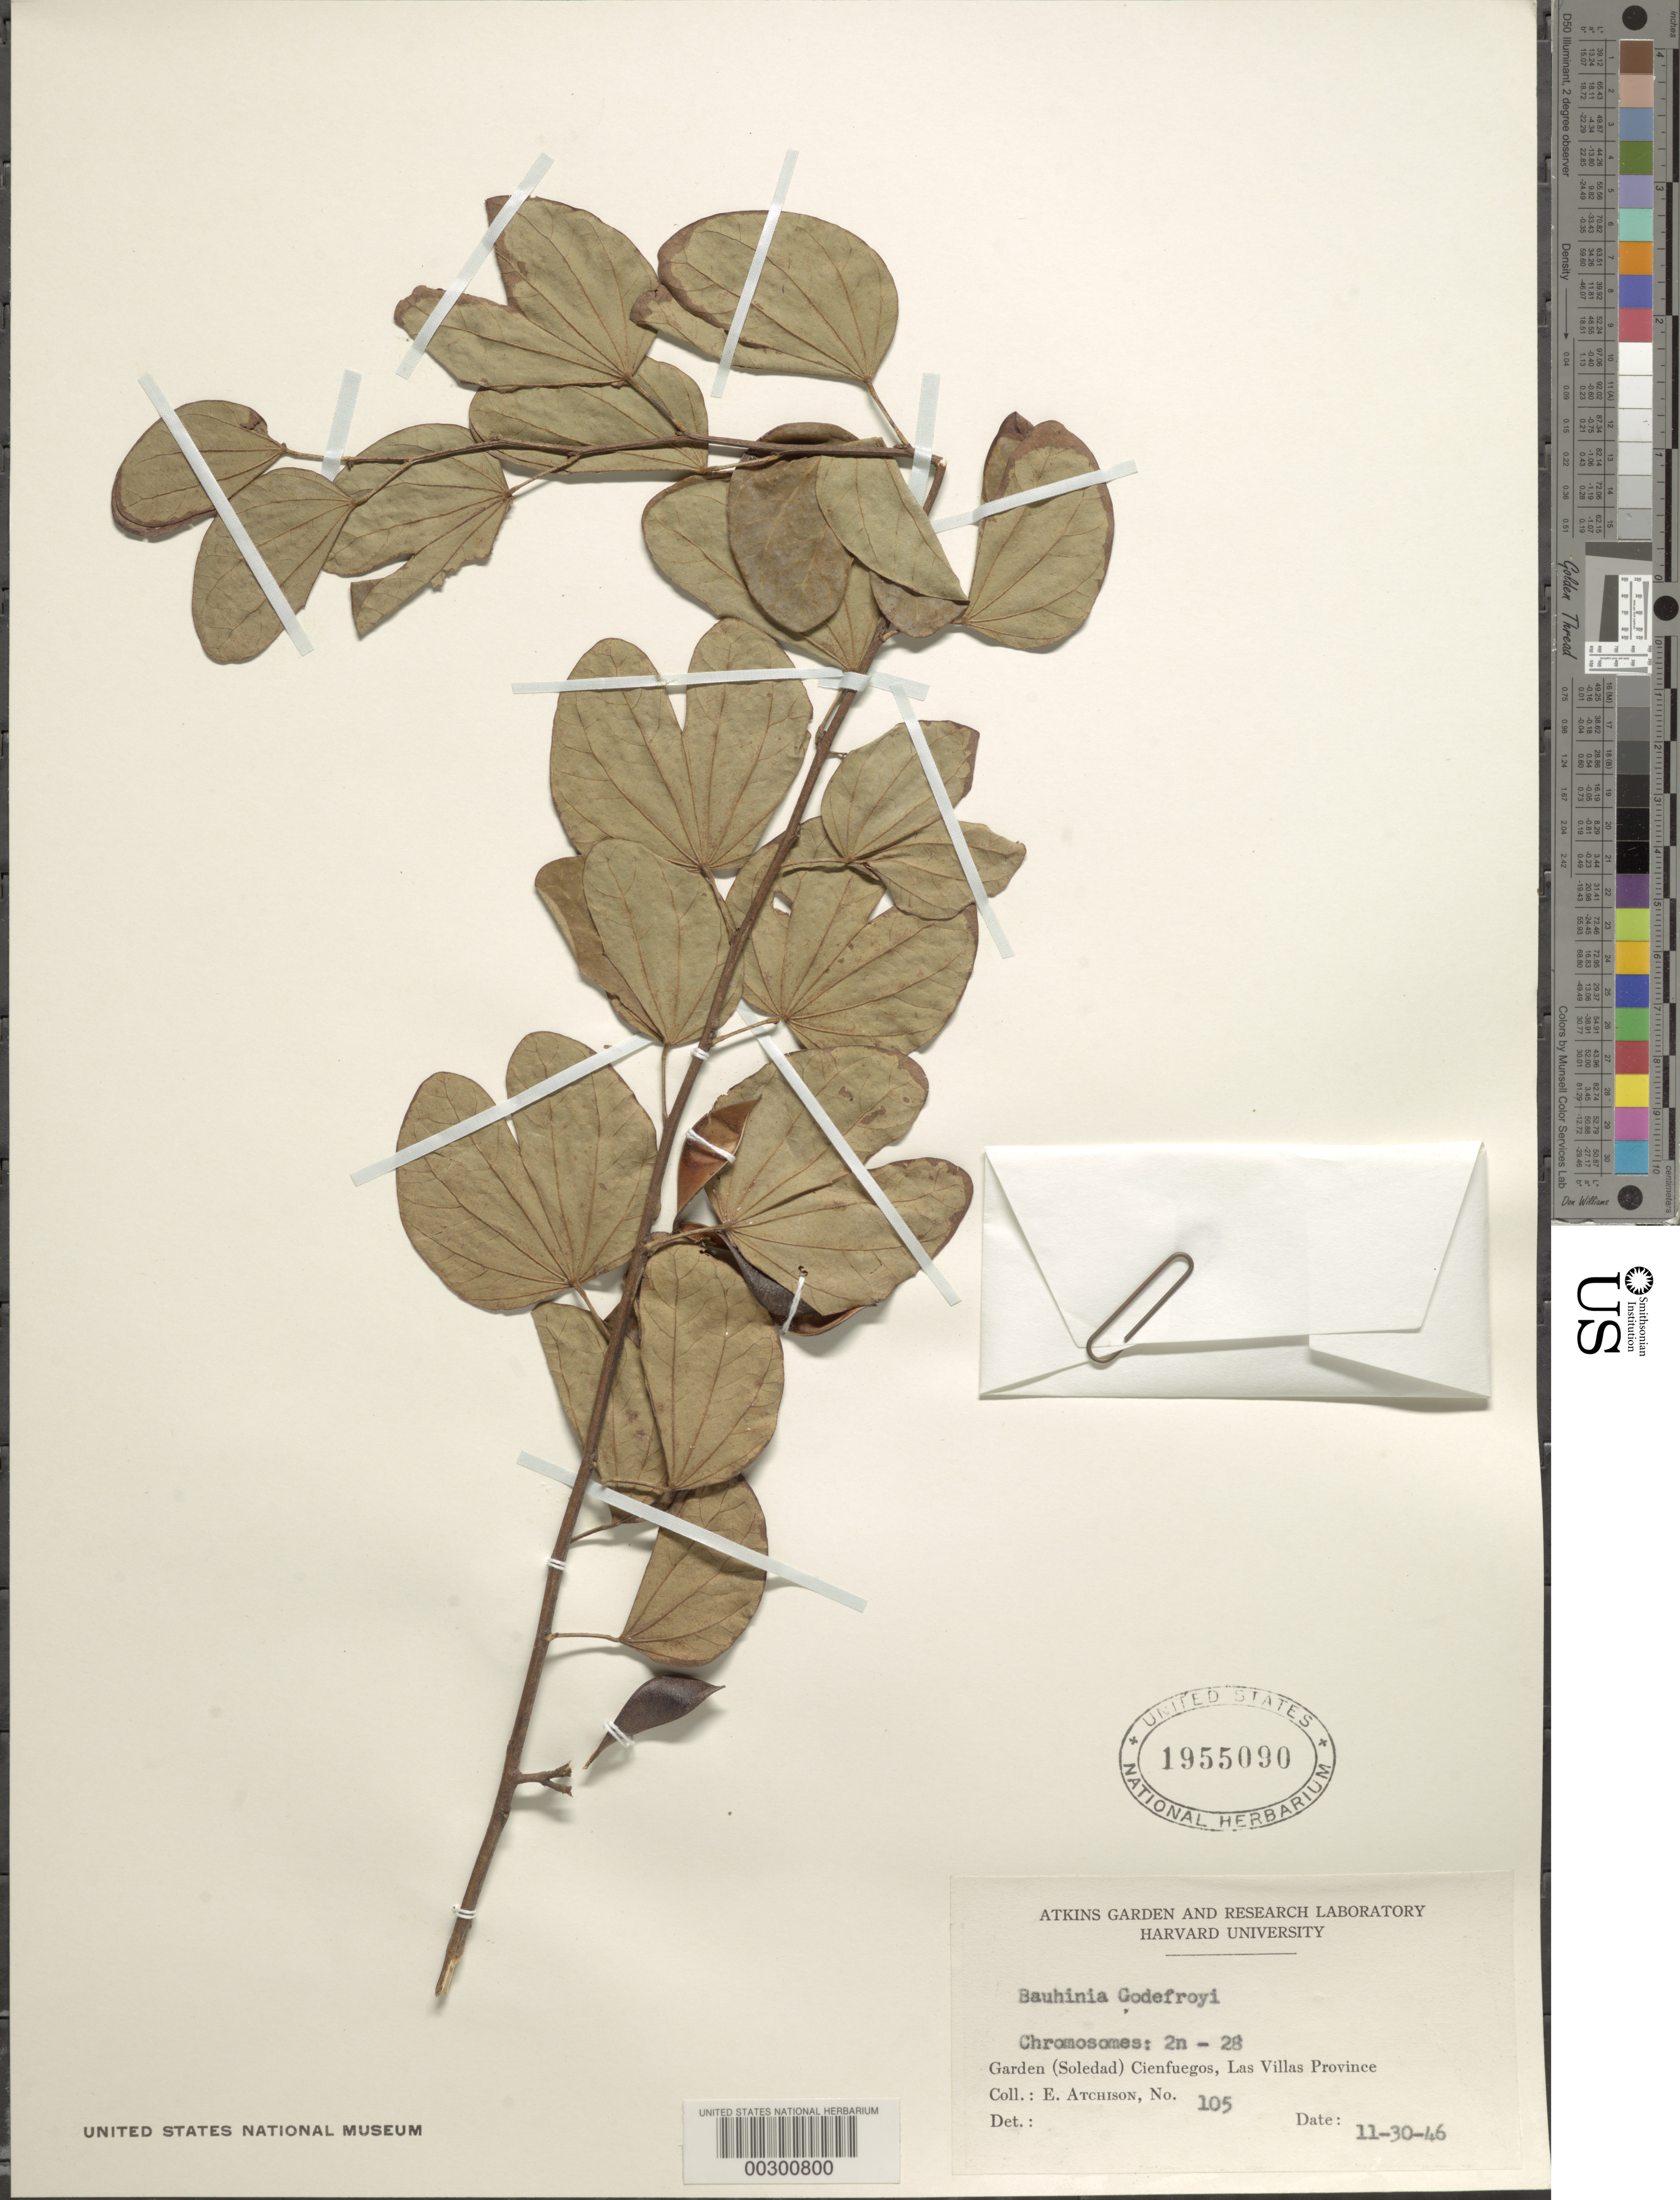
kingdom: Plantae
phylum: Tracheophyta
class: Magnoliopsida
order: Fabales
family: Fabaceae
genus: Bauhinia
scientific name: Bauhinia godefroyi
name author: Gagnep.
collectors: E. Atchison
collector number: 105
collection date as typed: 30 Nov 1946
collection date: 1946-11-30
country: Cuba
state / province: Las Villas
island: Greater Antilles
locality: Garden (soledad) cienfuegos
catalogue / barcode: US 1955090